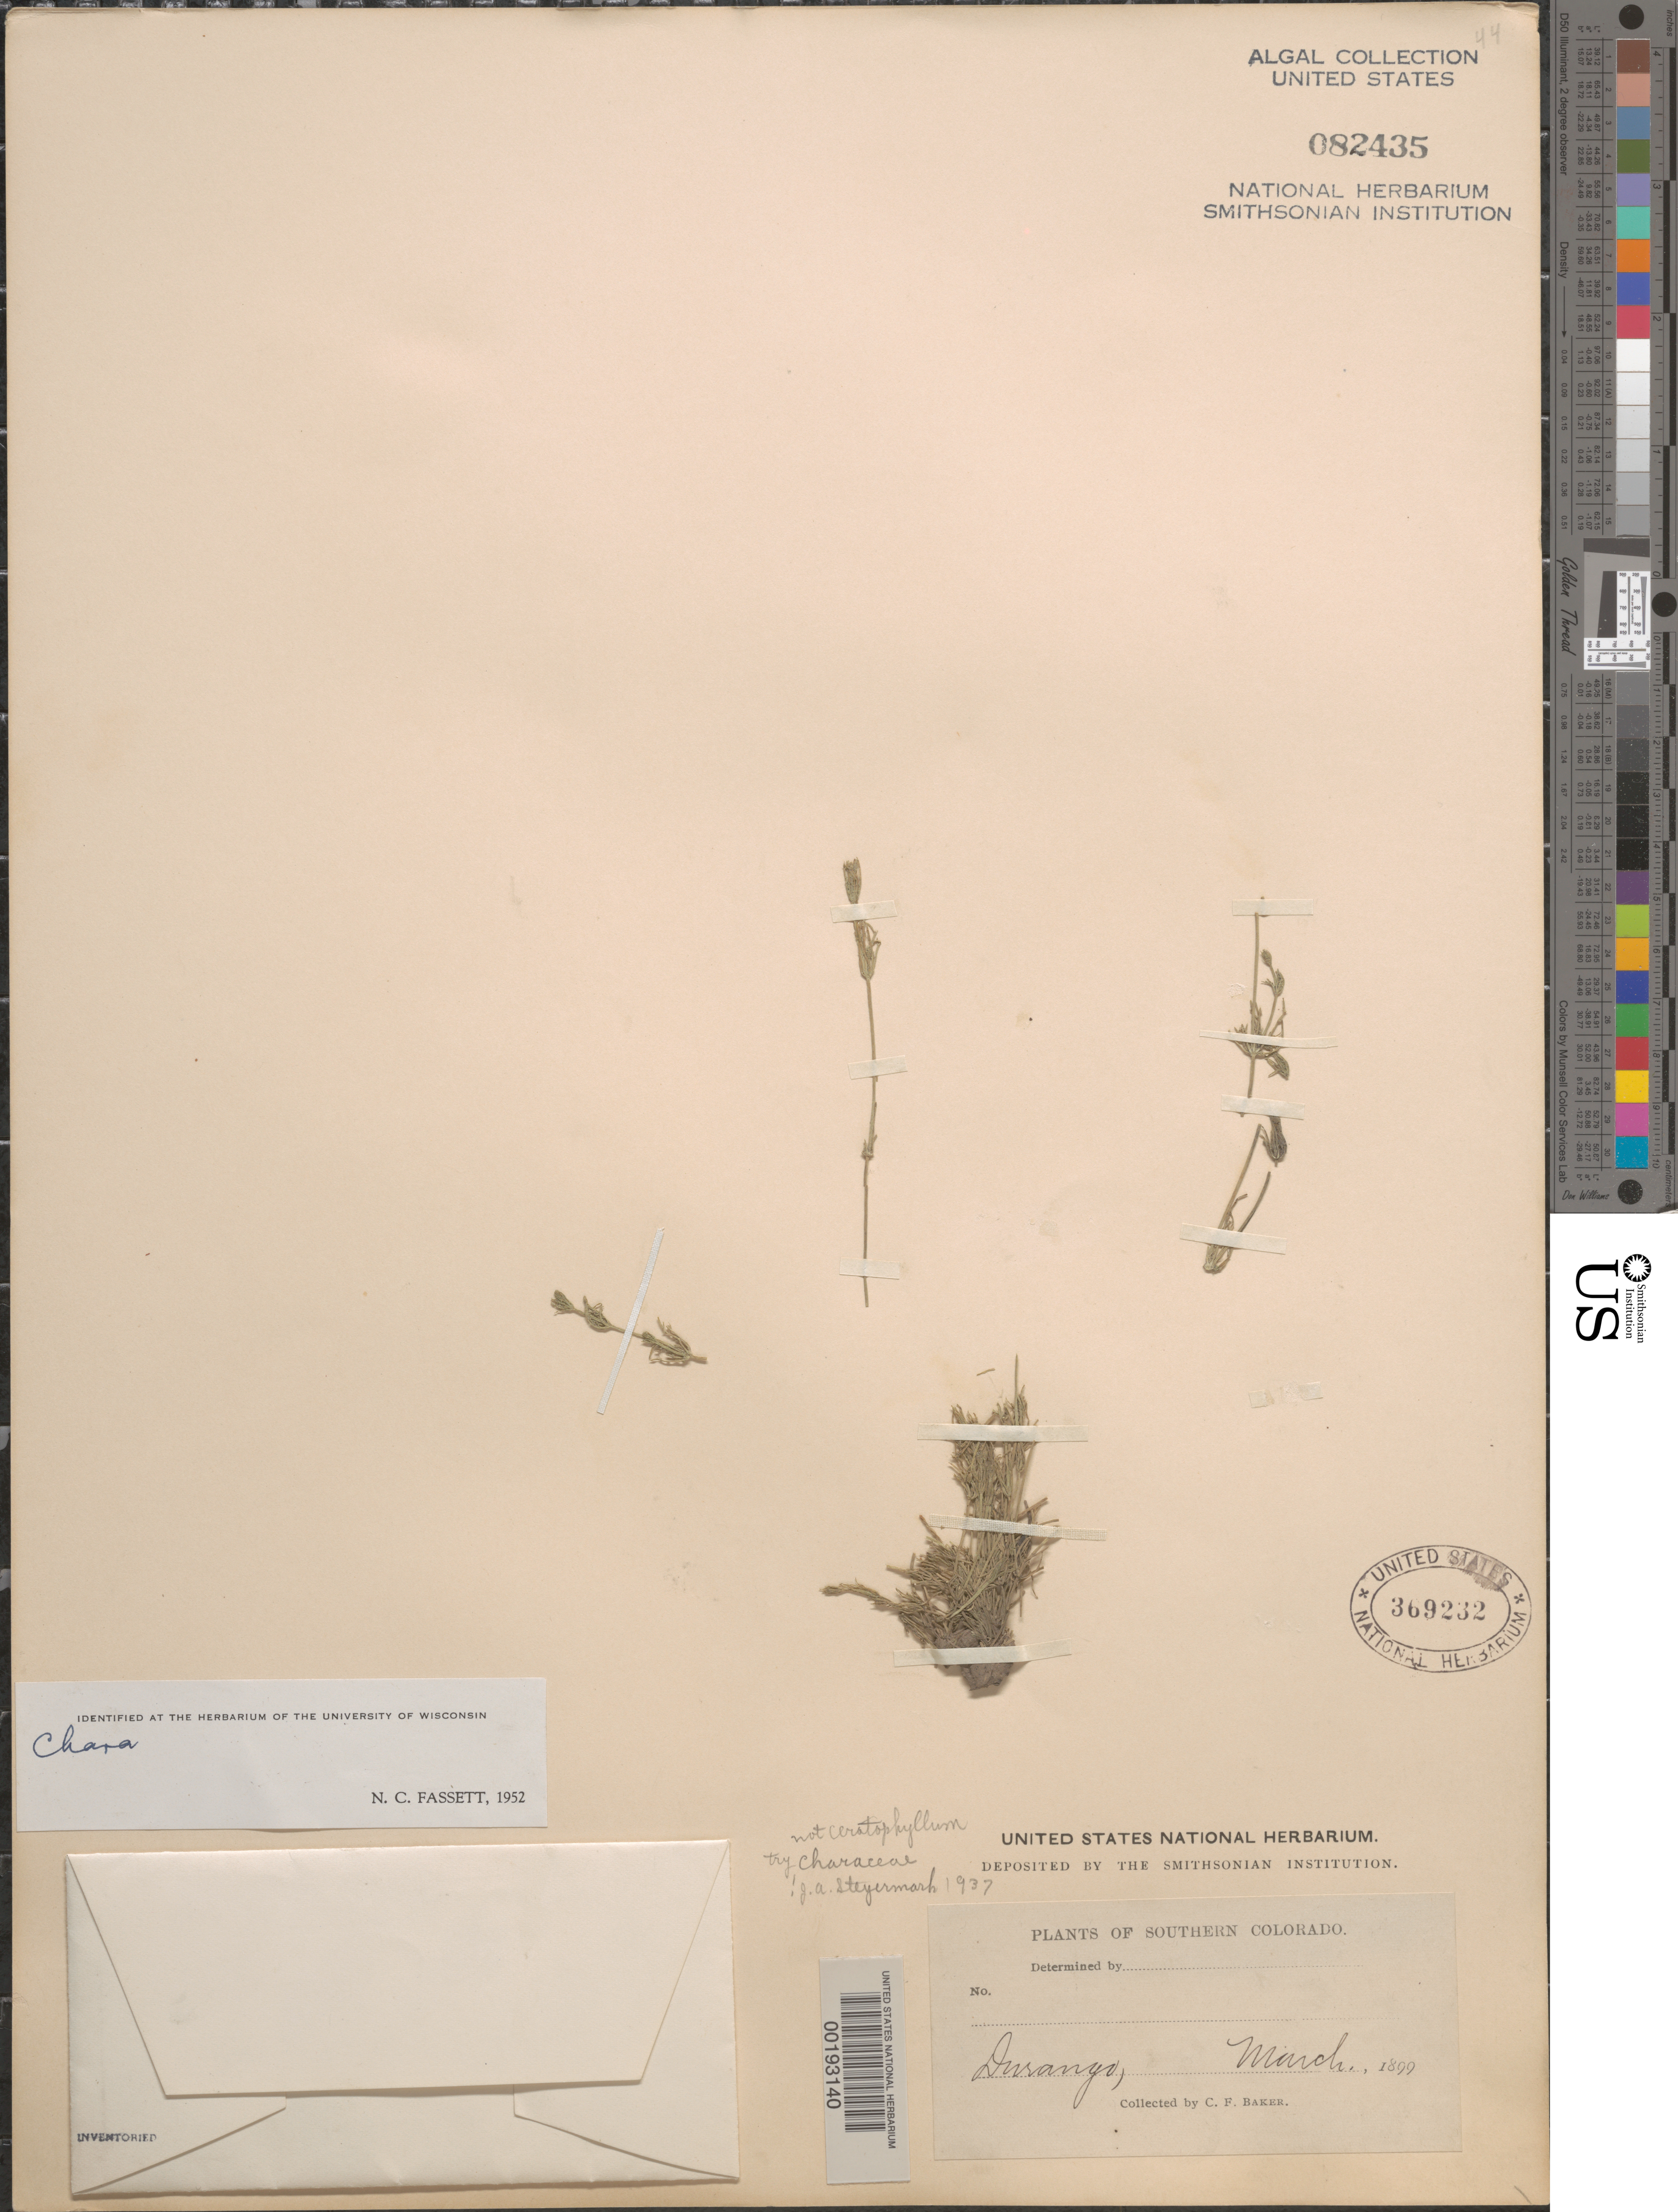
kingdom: Plantae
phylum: Charophyta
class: Charophyceae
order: Charales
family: Characeae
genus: Chara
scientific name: Chara sp.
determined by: Fassett, N. C.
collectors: C. F. Baker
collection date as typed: Mar 1899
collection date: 1899-03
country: United States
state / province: Colorado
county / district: La Plata County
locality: Durango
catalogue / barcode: US 82435